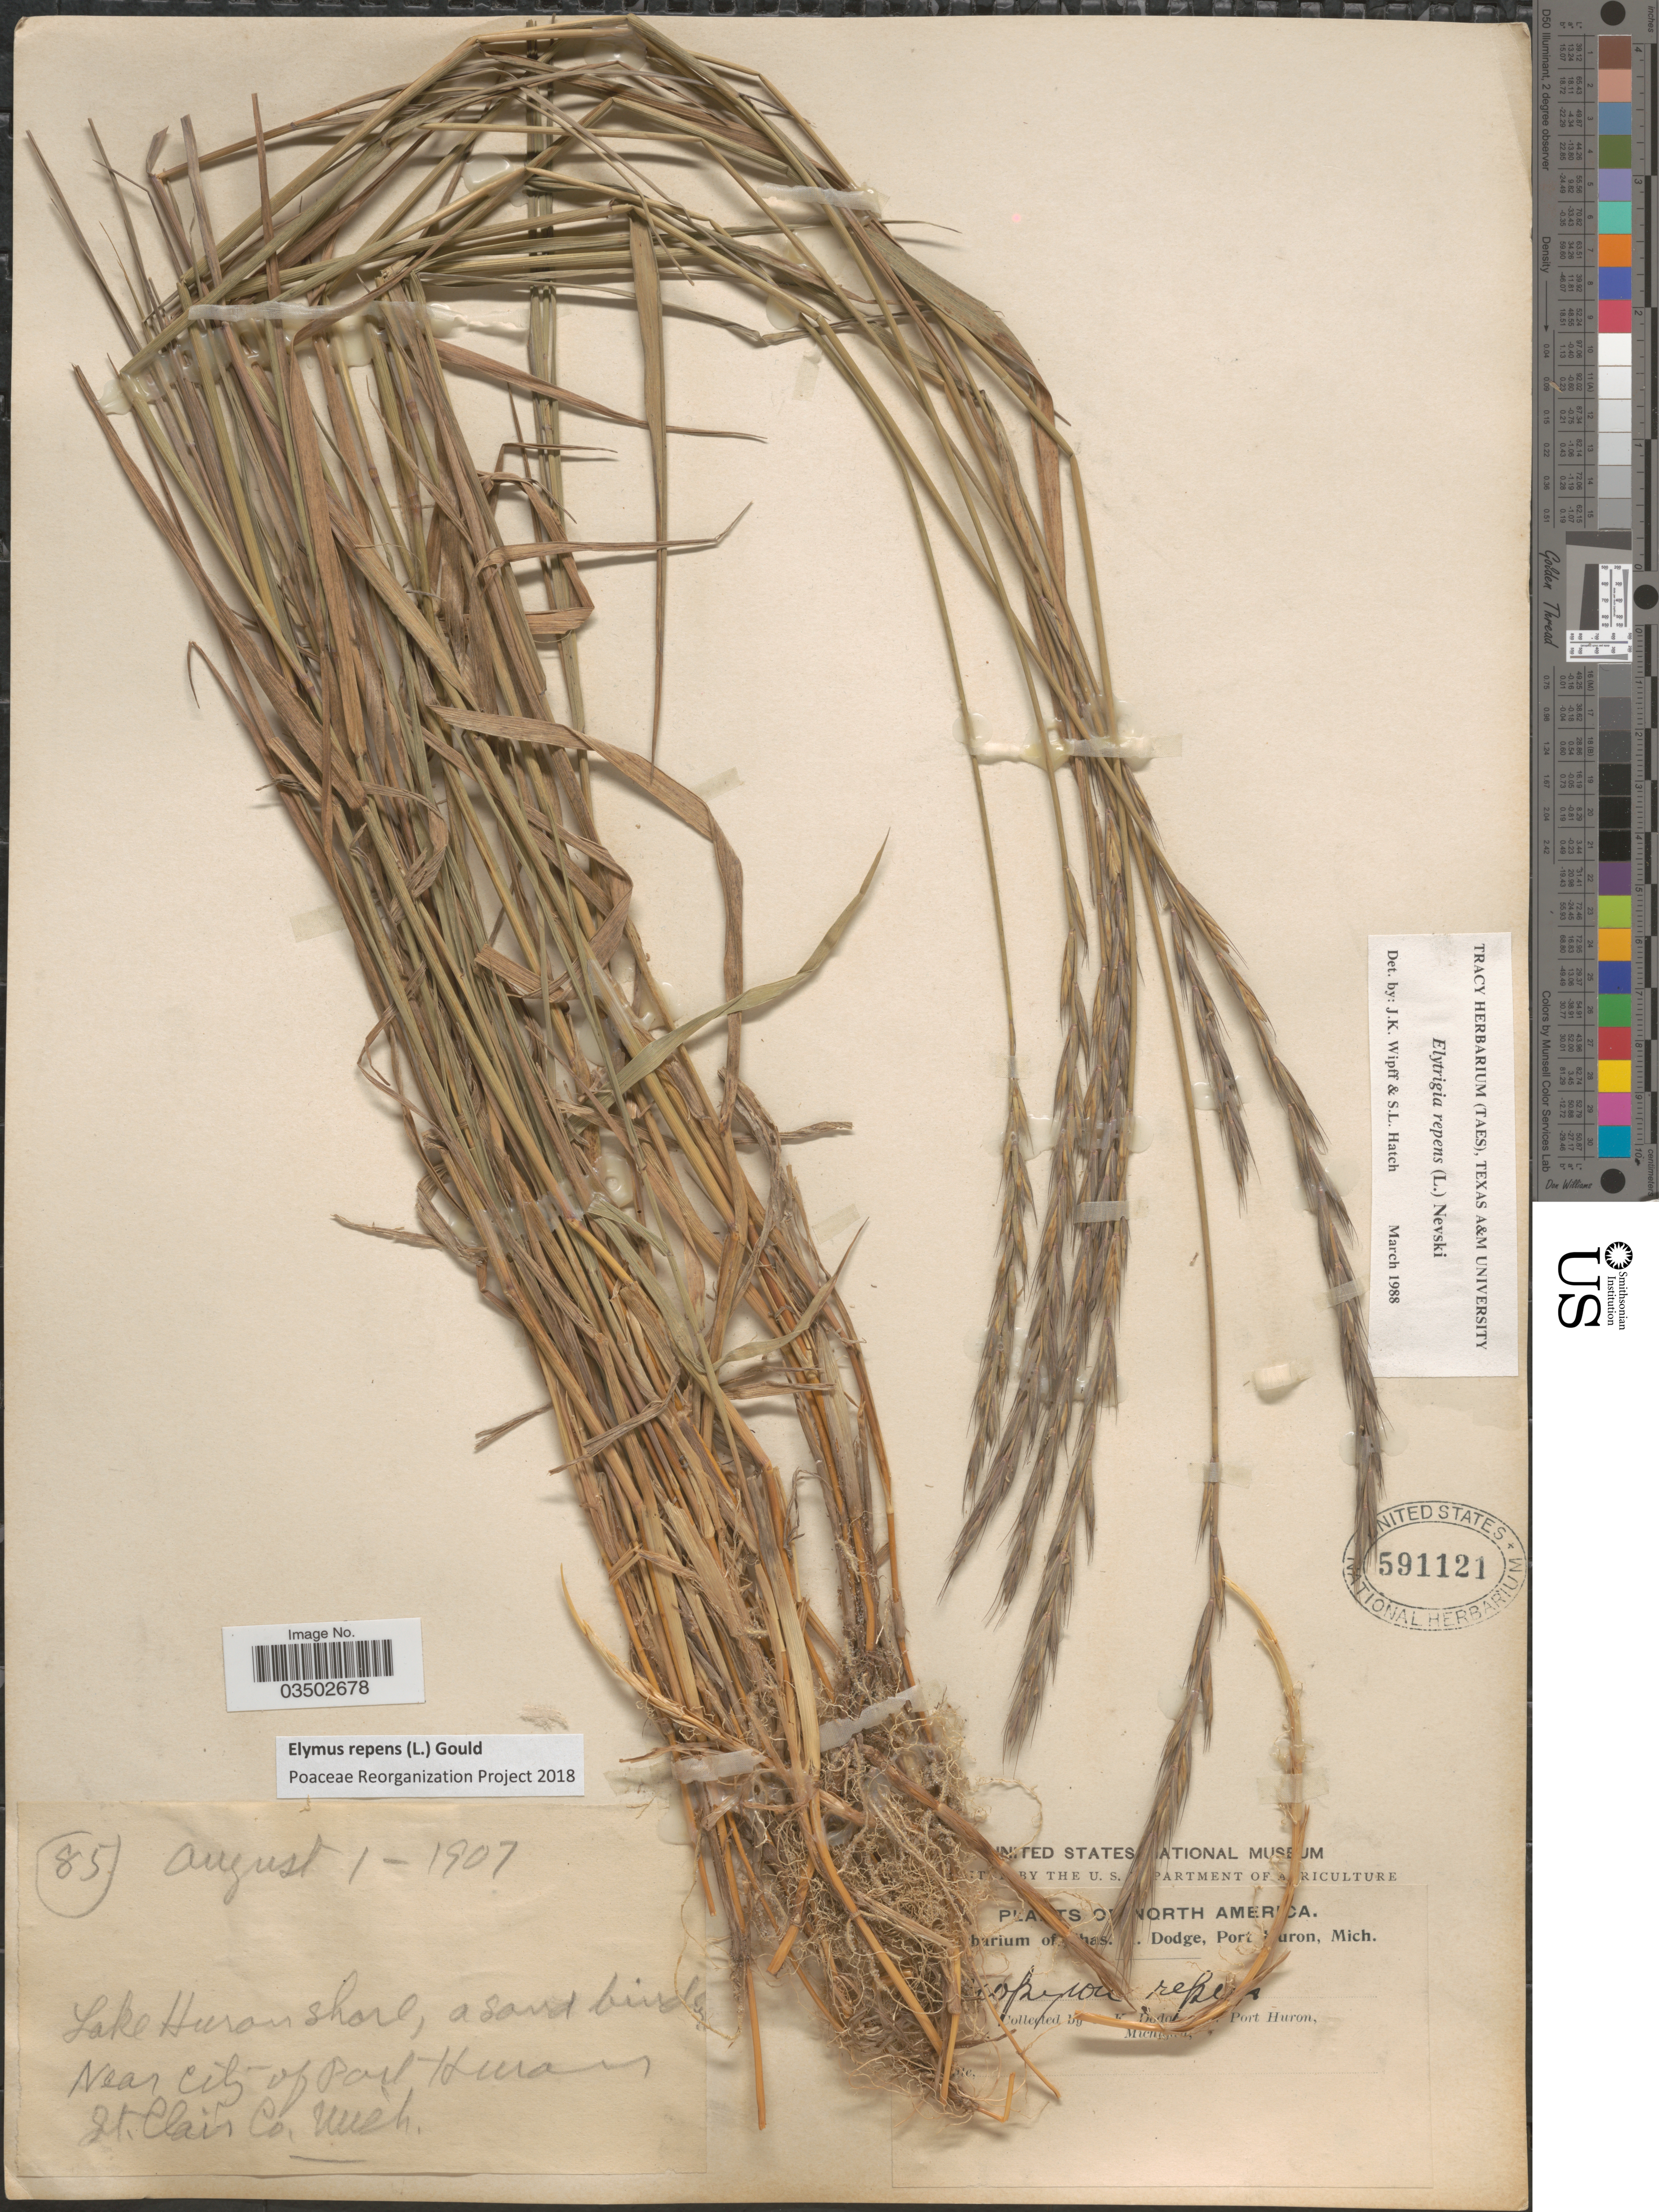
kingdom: Plantae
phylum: Tracheophyta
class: Liliopsida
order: Poales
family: Poaceae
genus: Elymus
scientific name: Elymus repens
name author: (L.) Gould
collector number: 85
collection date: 1907-08-01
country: United States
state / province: Michigan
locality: Lake Huron shore. Near City of Port Huron. St. Clair Co.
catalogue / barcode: US 591121